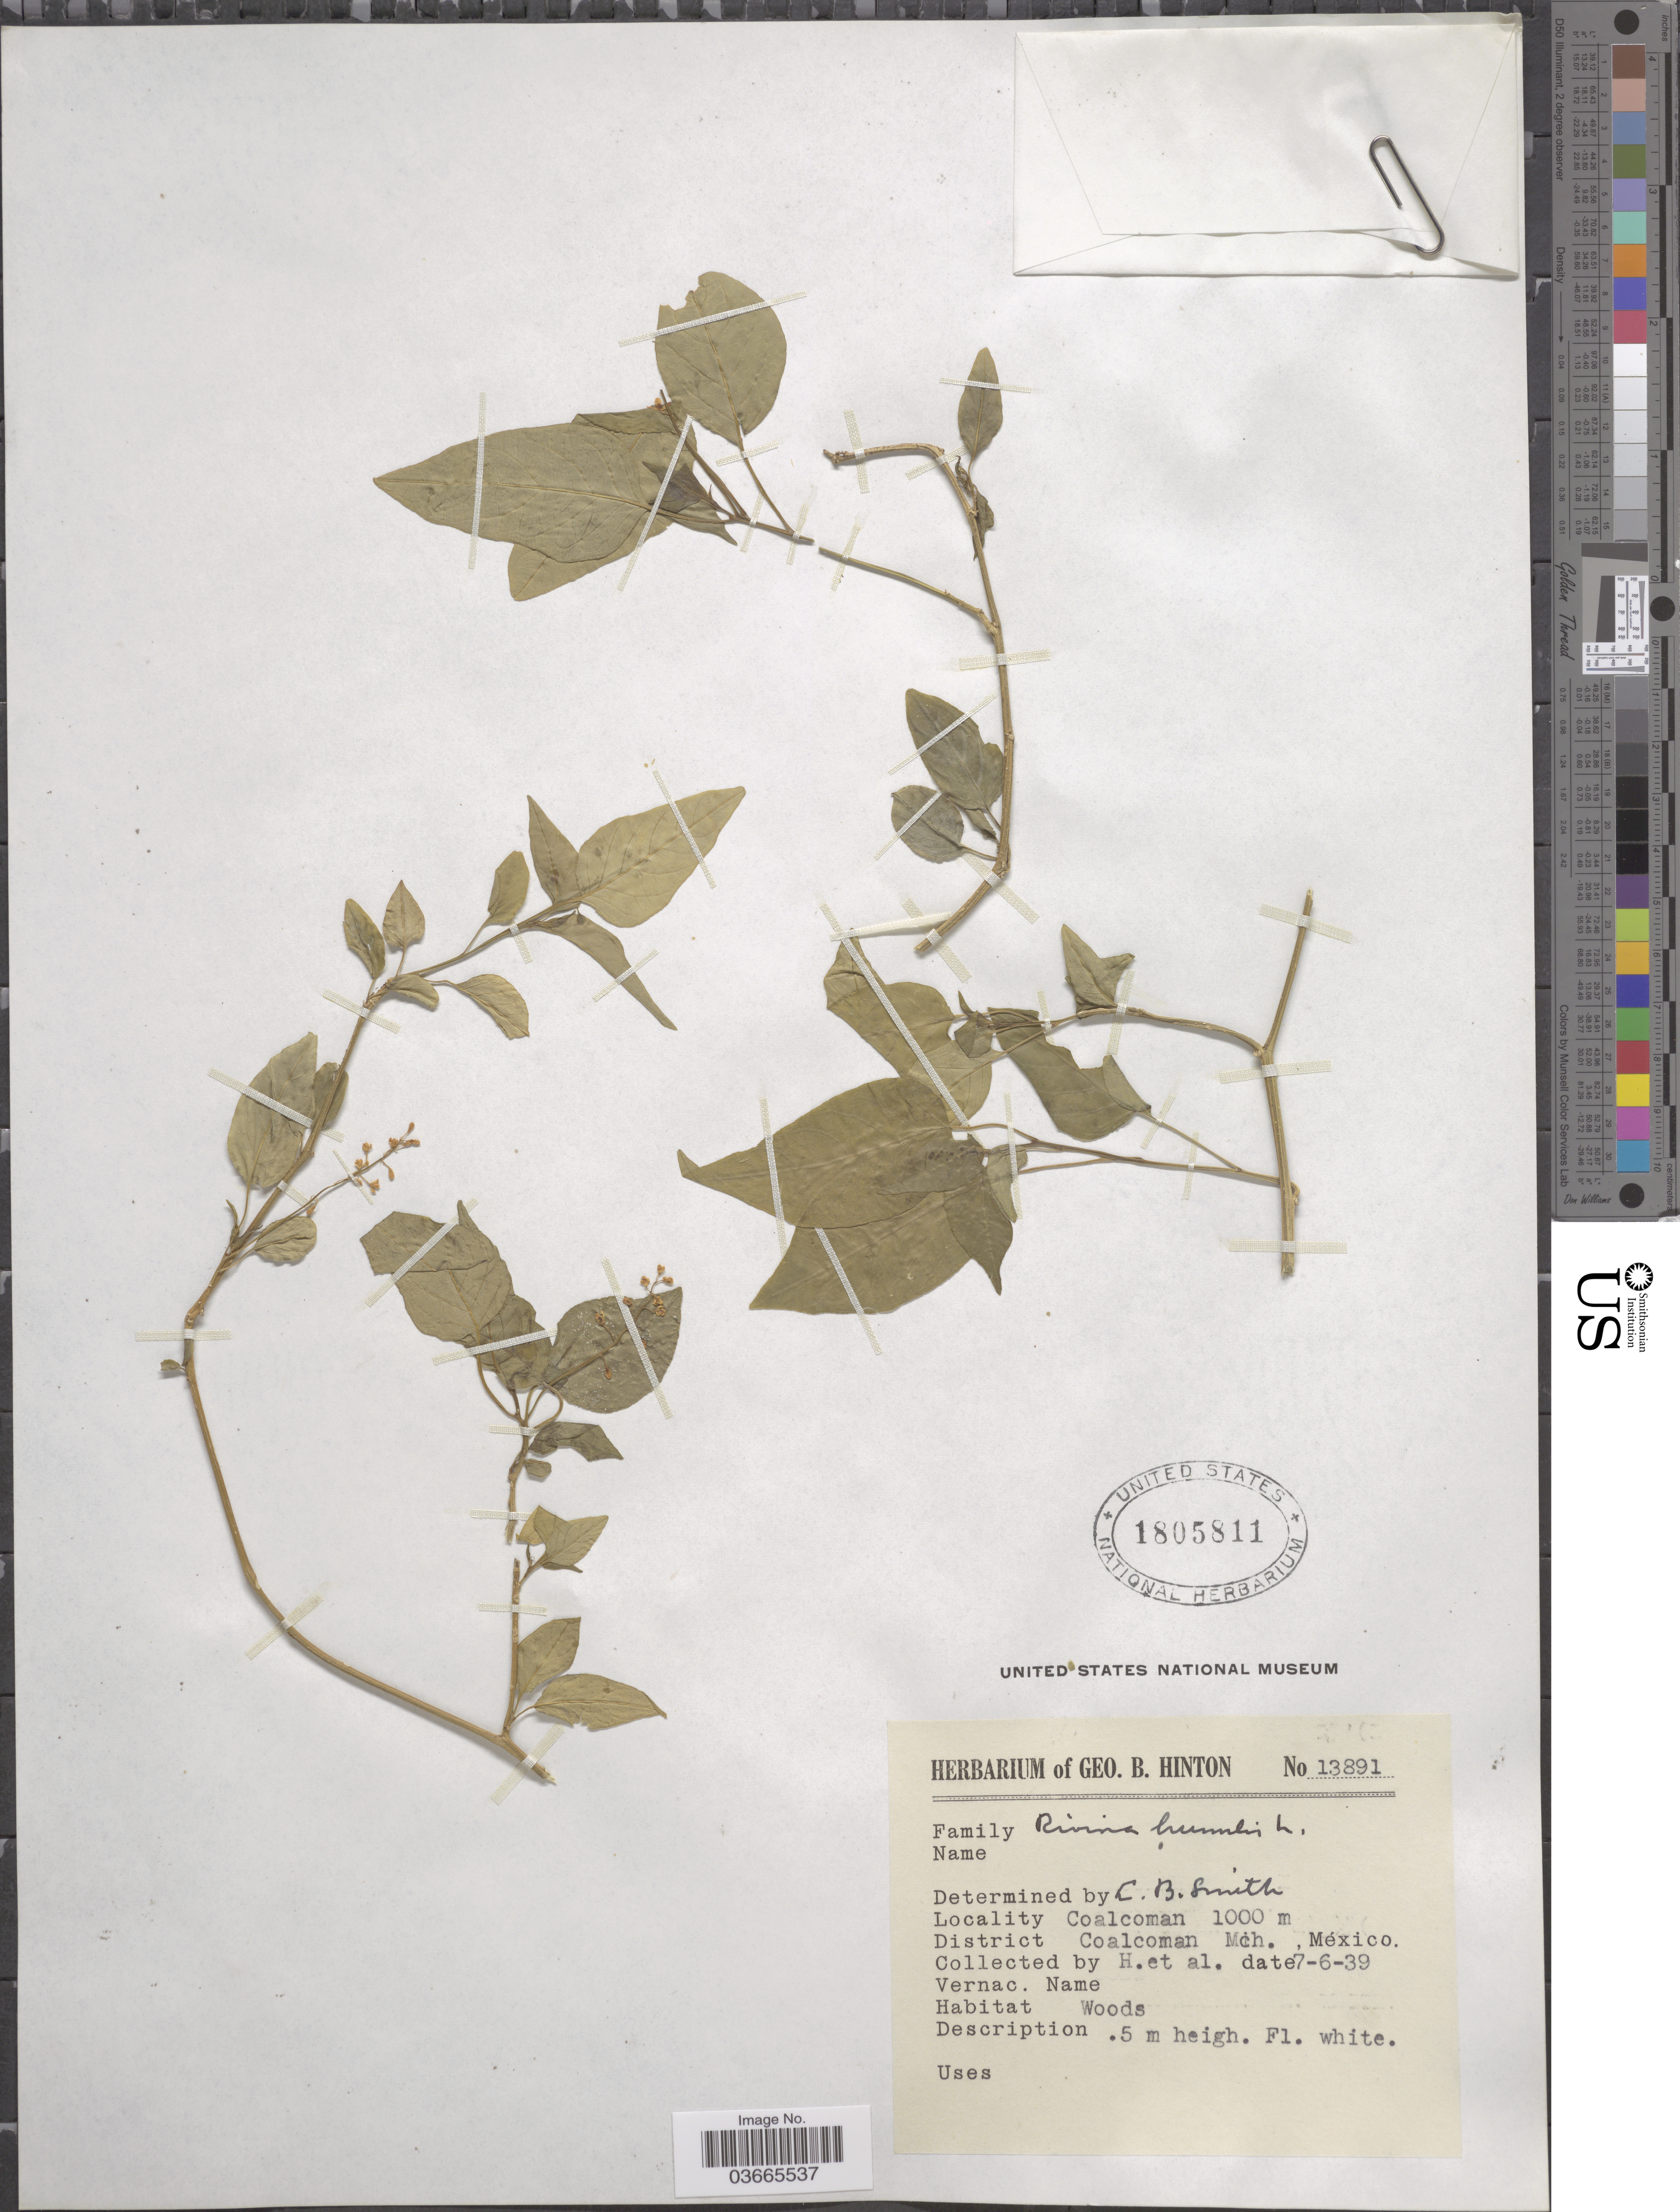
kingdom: Plantae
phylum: Tracheophyta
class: Magnoliopsida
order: Caryophyllales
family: Phytolaccaceae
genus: Rivina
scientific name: Rivina humilis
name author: L.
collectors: G. B. Hinton & et al.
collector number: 13891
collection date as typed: Transcribed d/m/y: 7/6/39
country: Mexico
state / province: Michoacán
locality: Coalcoman. District Coalcoman.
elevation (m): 1000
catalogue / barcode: US 1805811